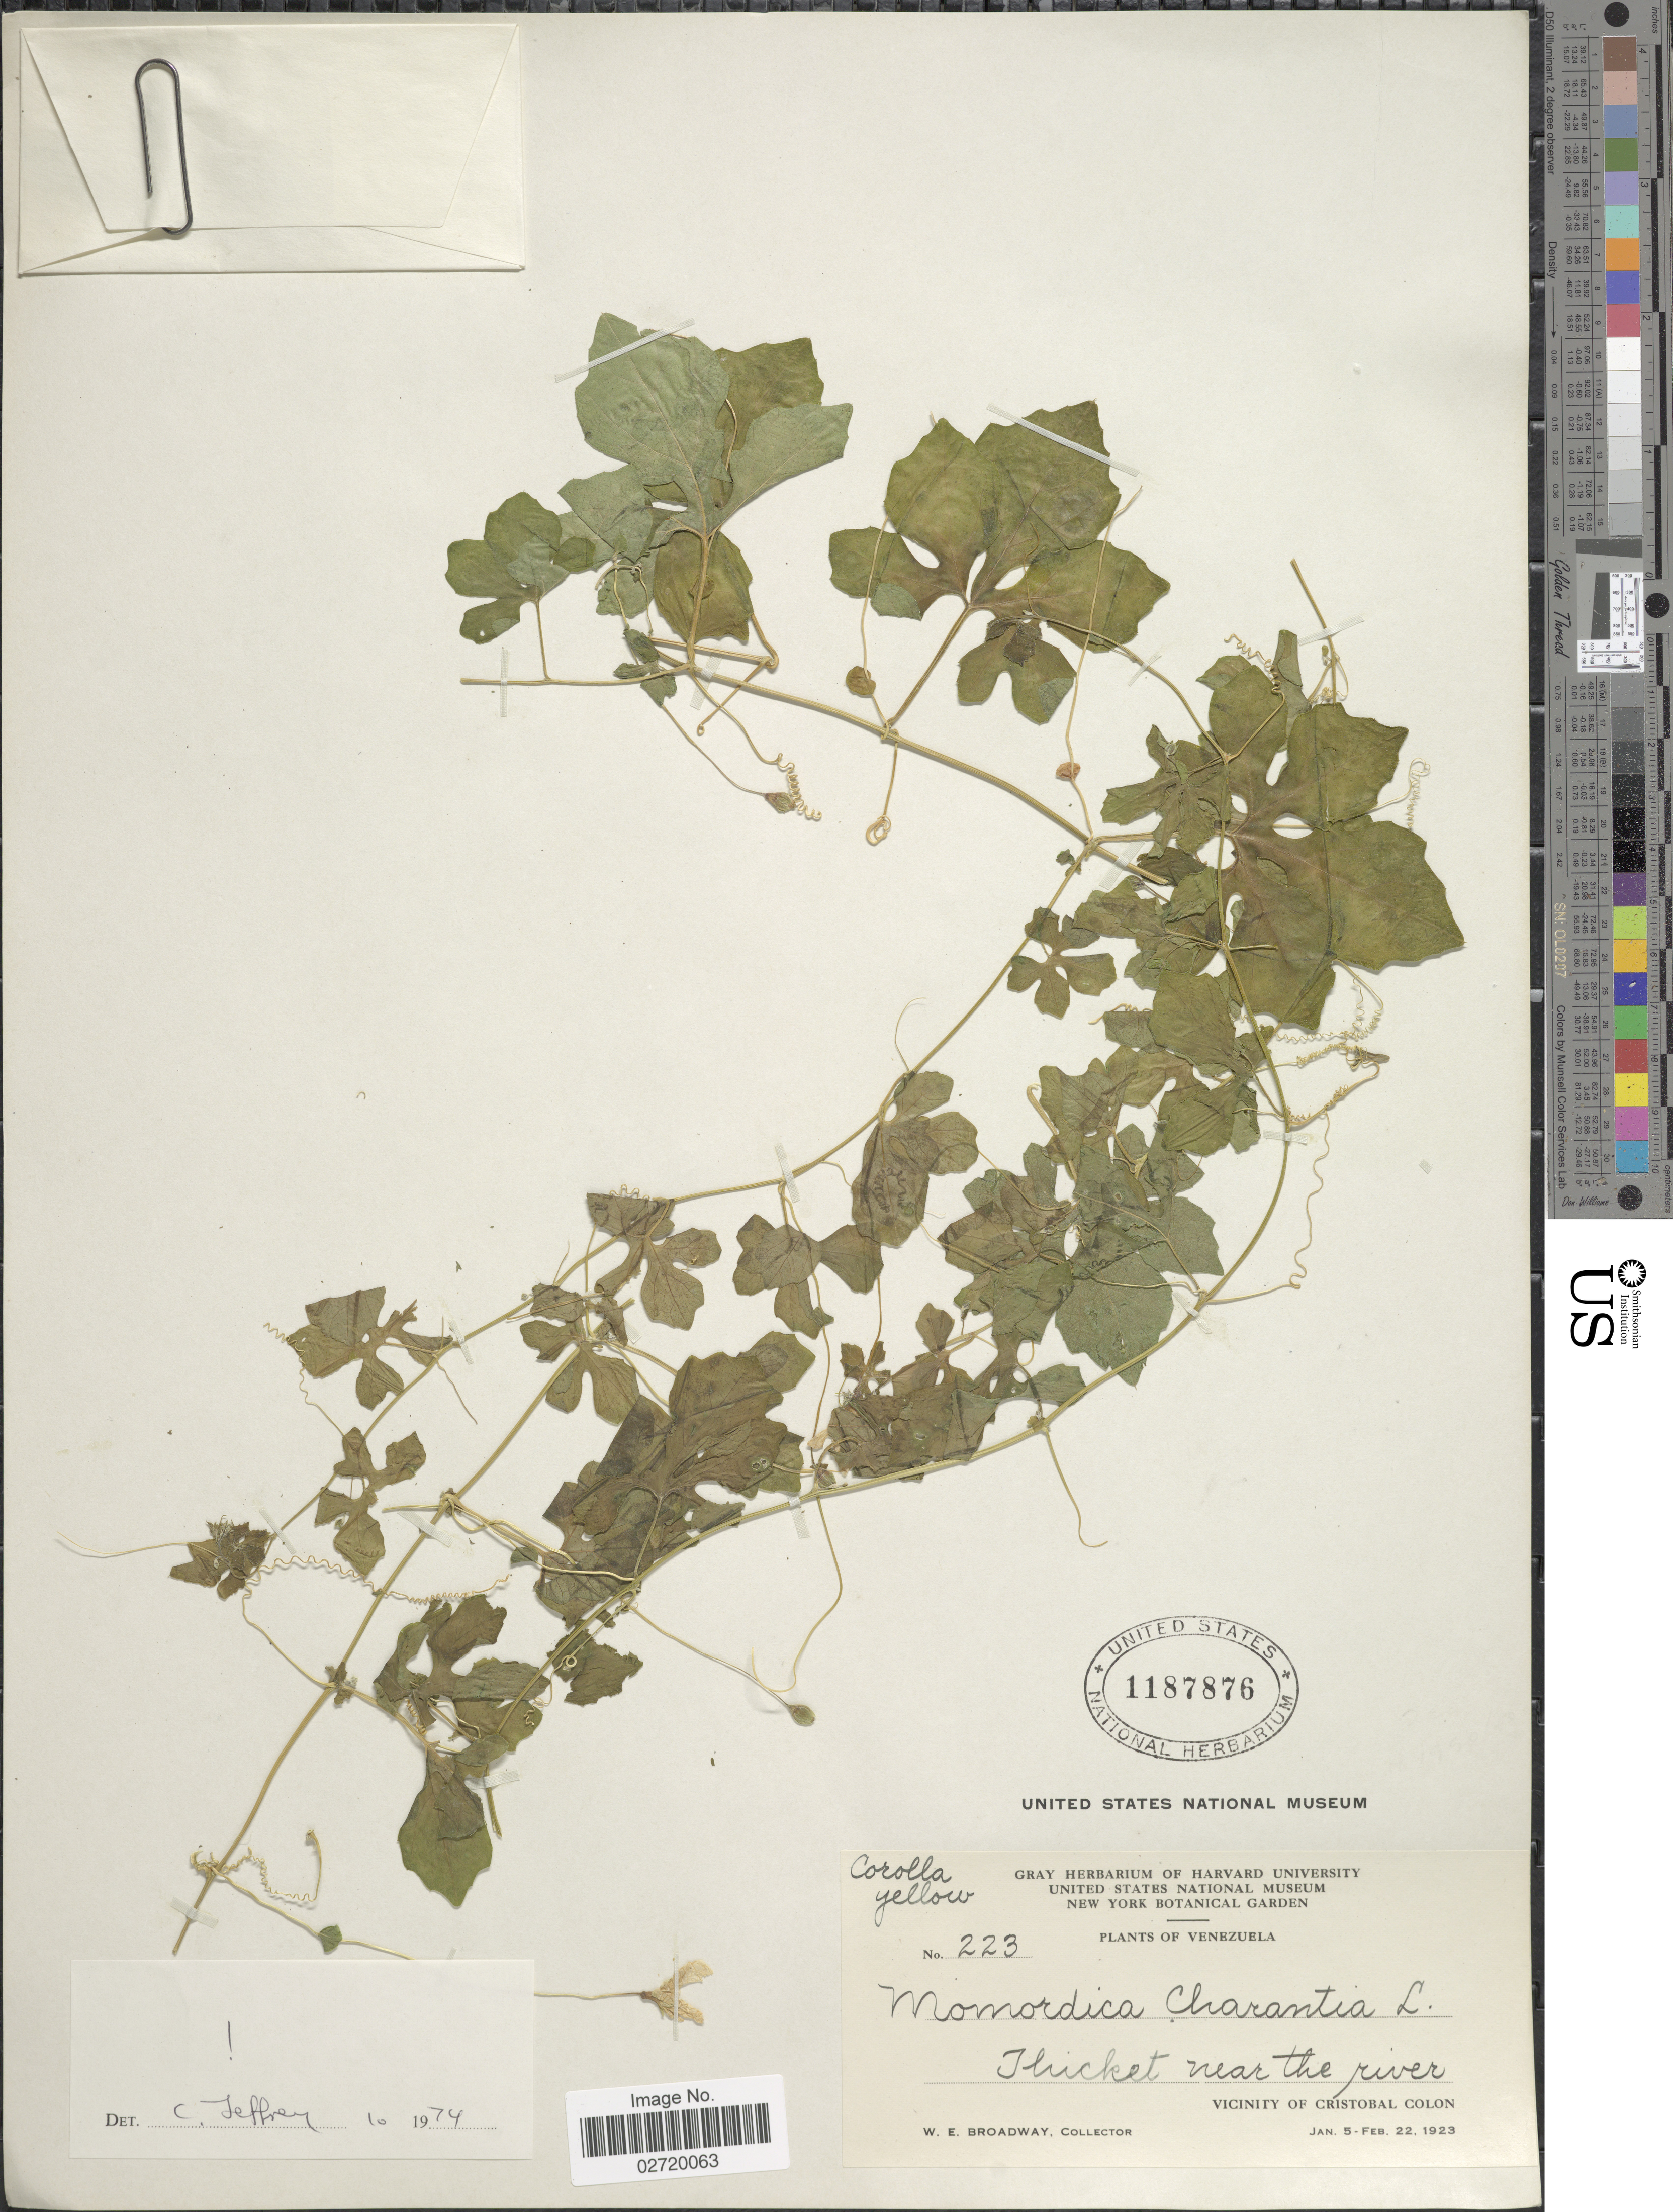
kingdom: Plantae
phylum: Tracheophyta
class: Magnoliopsida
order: Cucurbitales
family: Cucurbitaceae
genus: Momordica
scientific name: Momordica charantia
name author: L.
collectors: W. E. Broadway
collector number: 223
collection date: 1923-01-05/1923-02-22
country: Venezuela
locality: Near the river. Vicinity of Cristobal Colon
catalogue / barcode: US 1187876